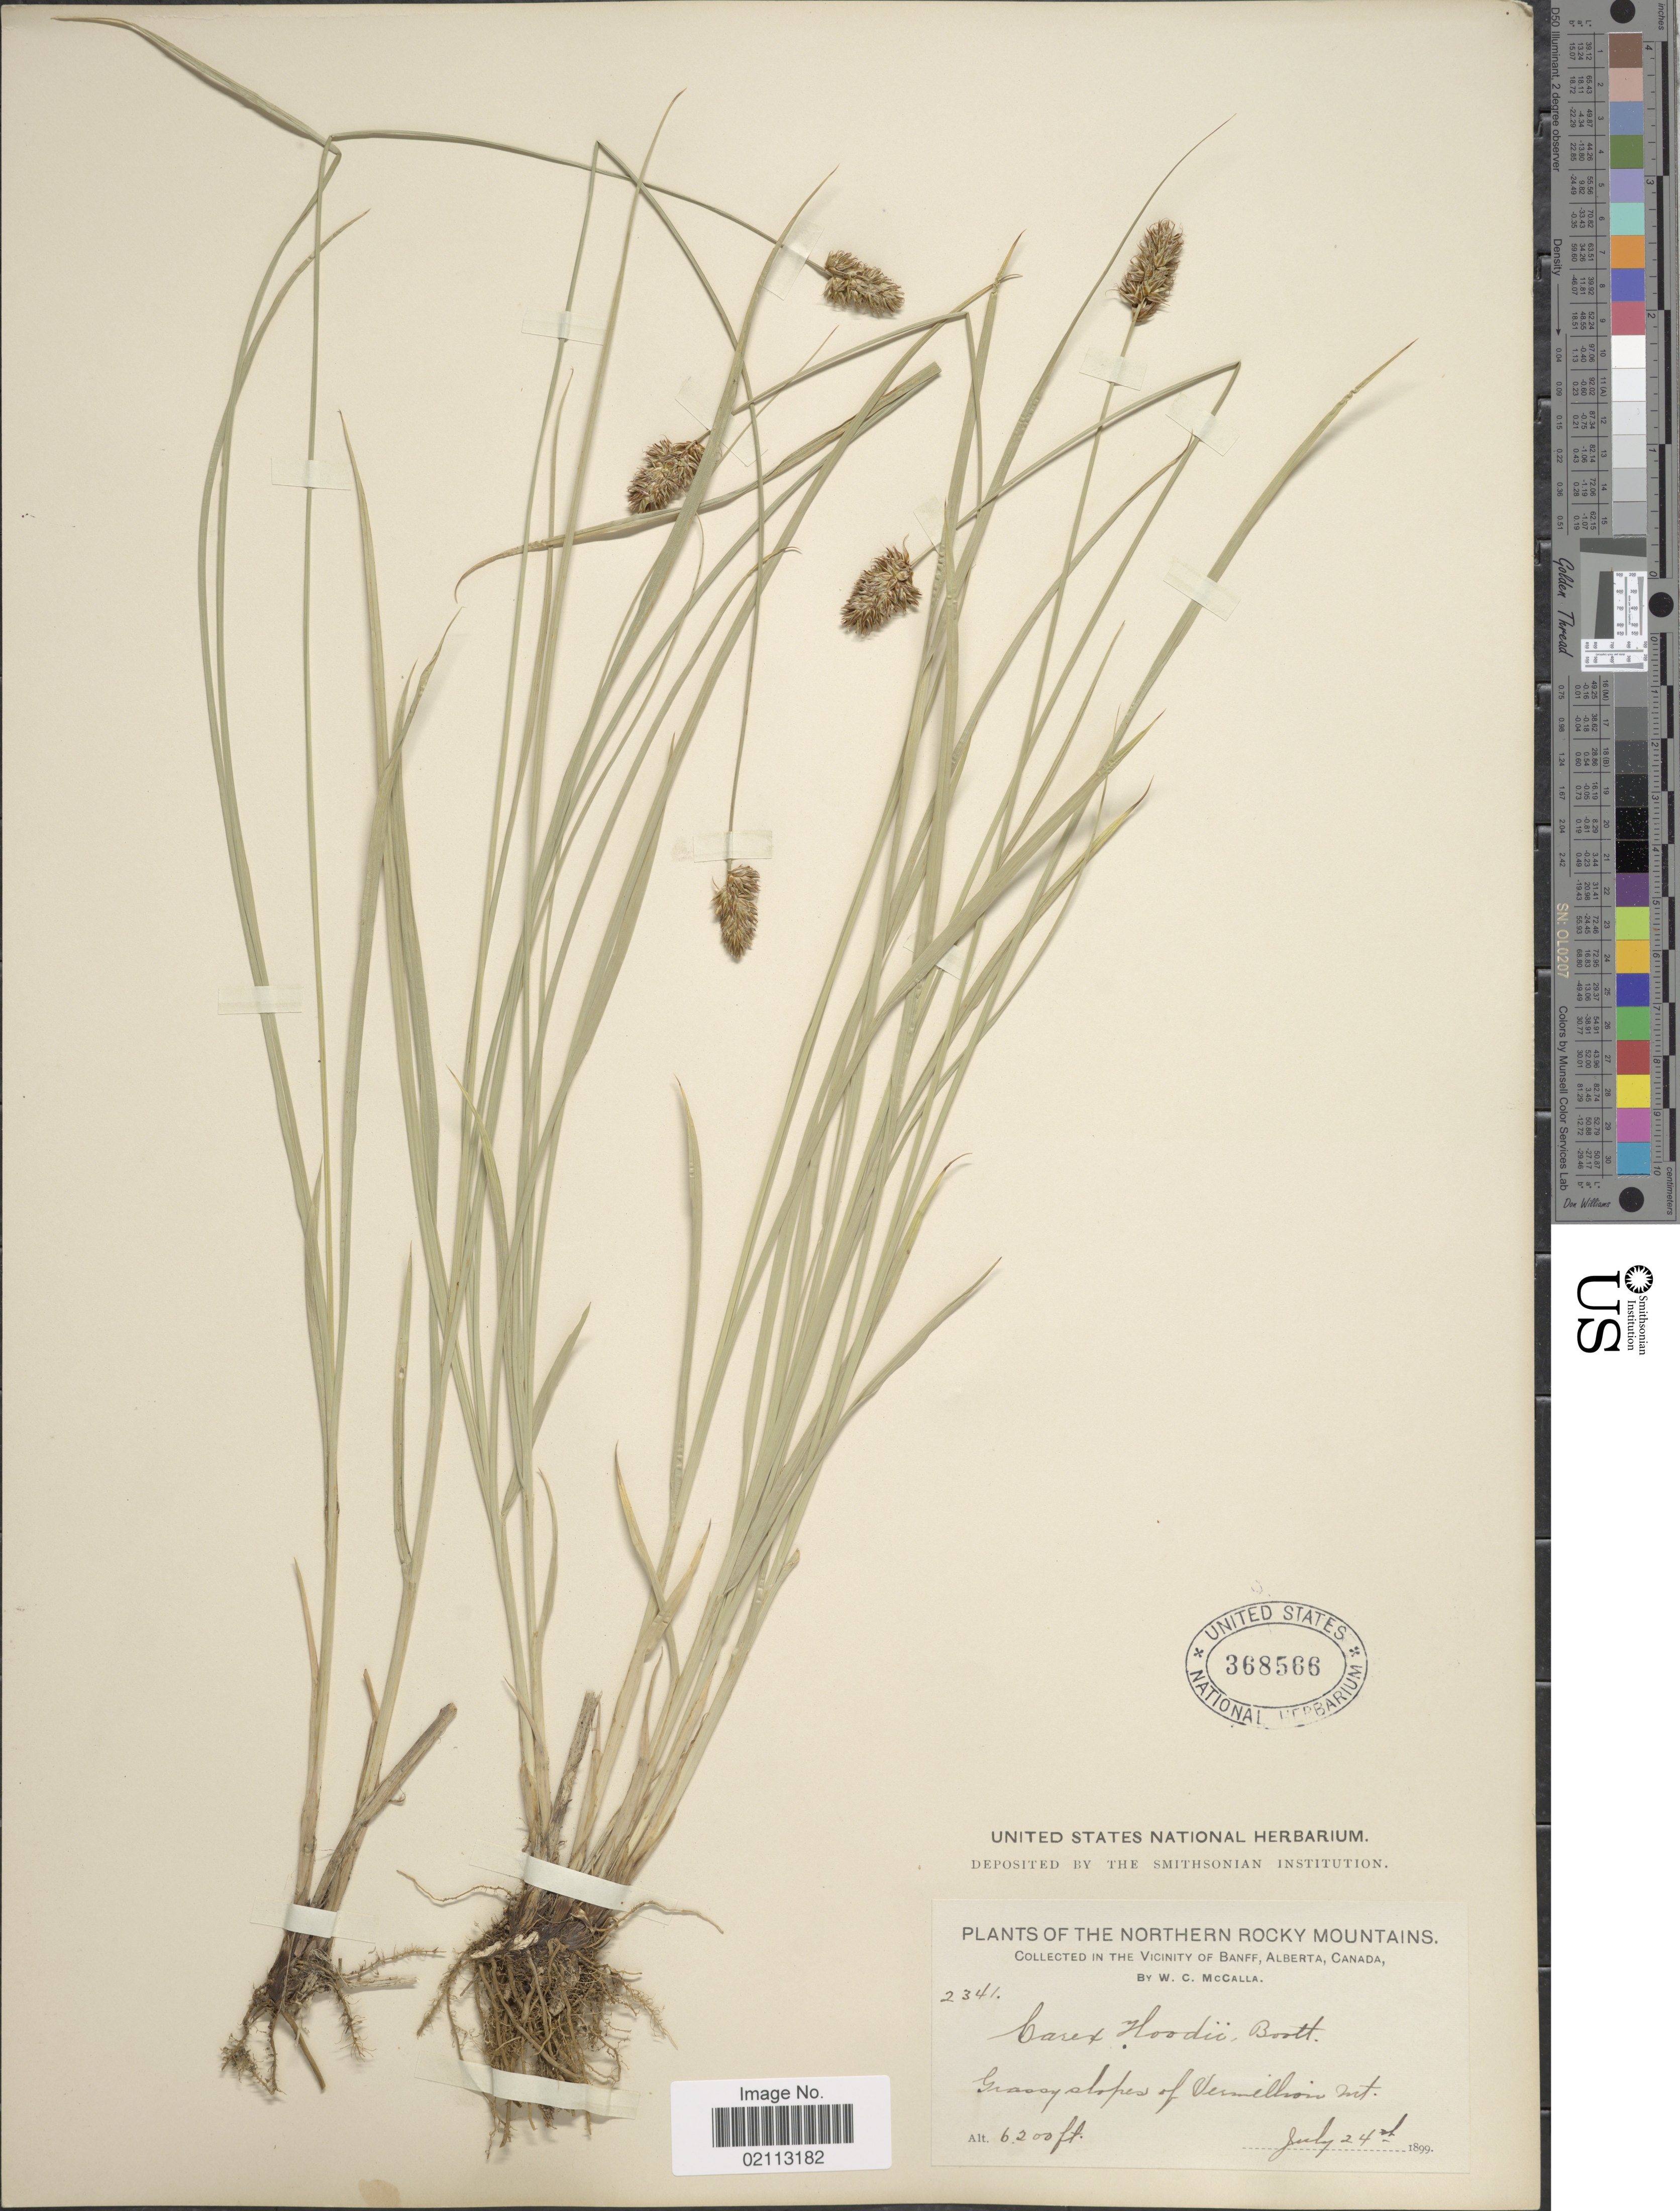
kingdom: Plantae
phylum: Tracheophyta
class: Liliopsida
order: Poales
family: Cyperaceae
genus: Carex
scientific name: Carex hoodii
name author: Boott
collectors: W. McCalla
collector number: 2341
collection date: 1899-07-24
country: Canada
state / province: Alberta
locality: Northern Rocky Mountain, in the Vicinity of Banff, Alberta, Canada. Grassy slopes of Vermillion Mt.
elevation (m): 1890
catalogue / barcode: US 368566